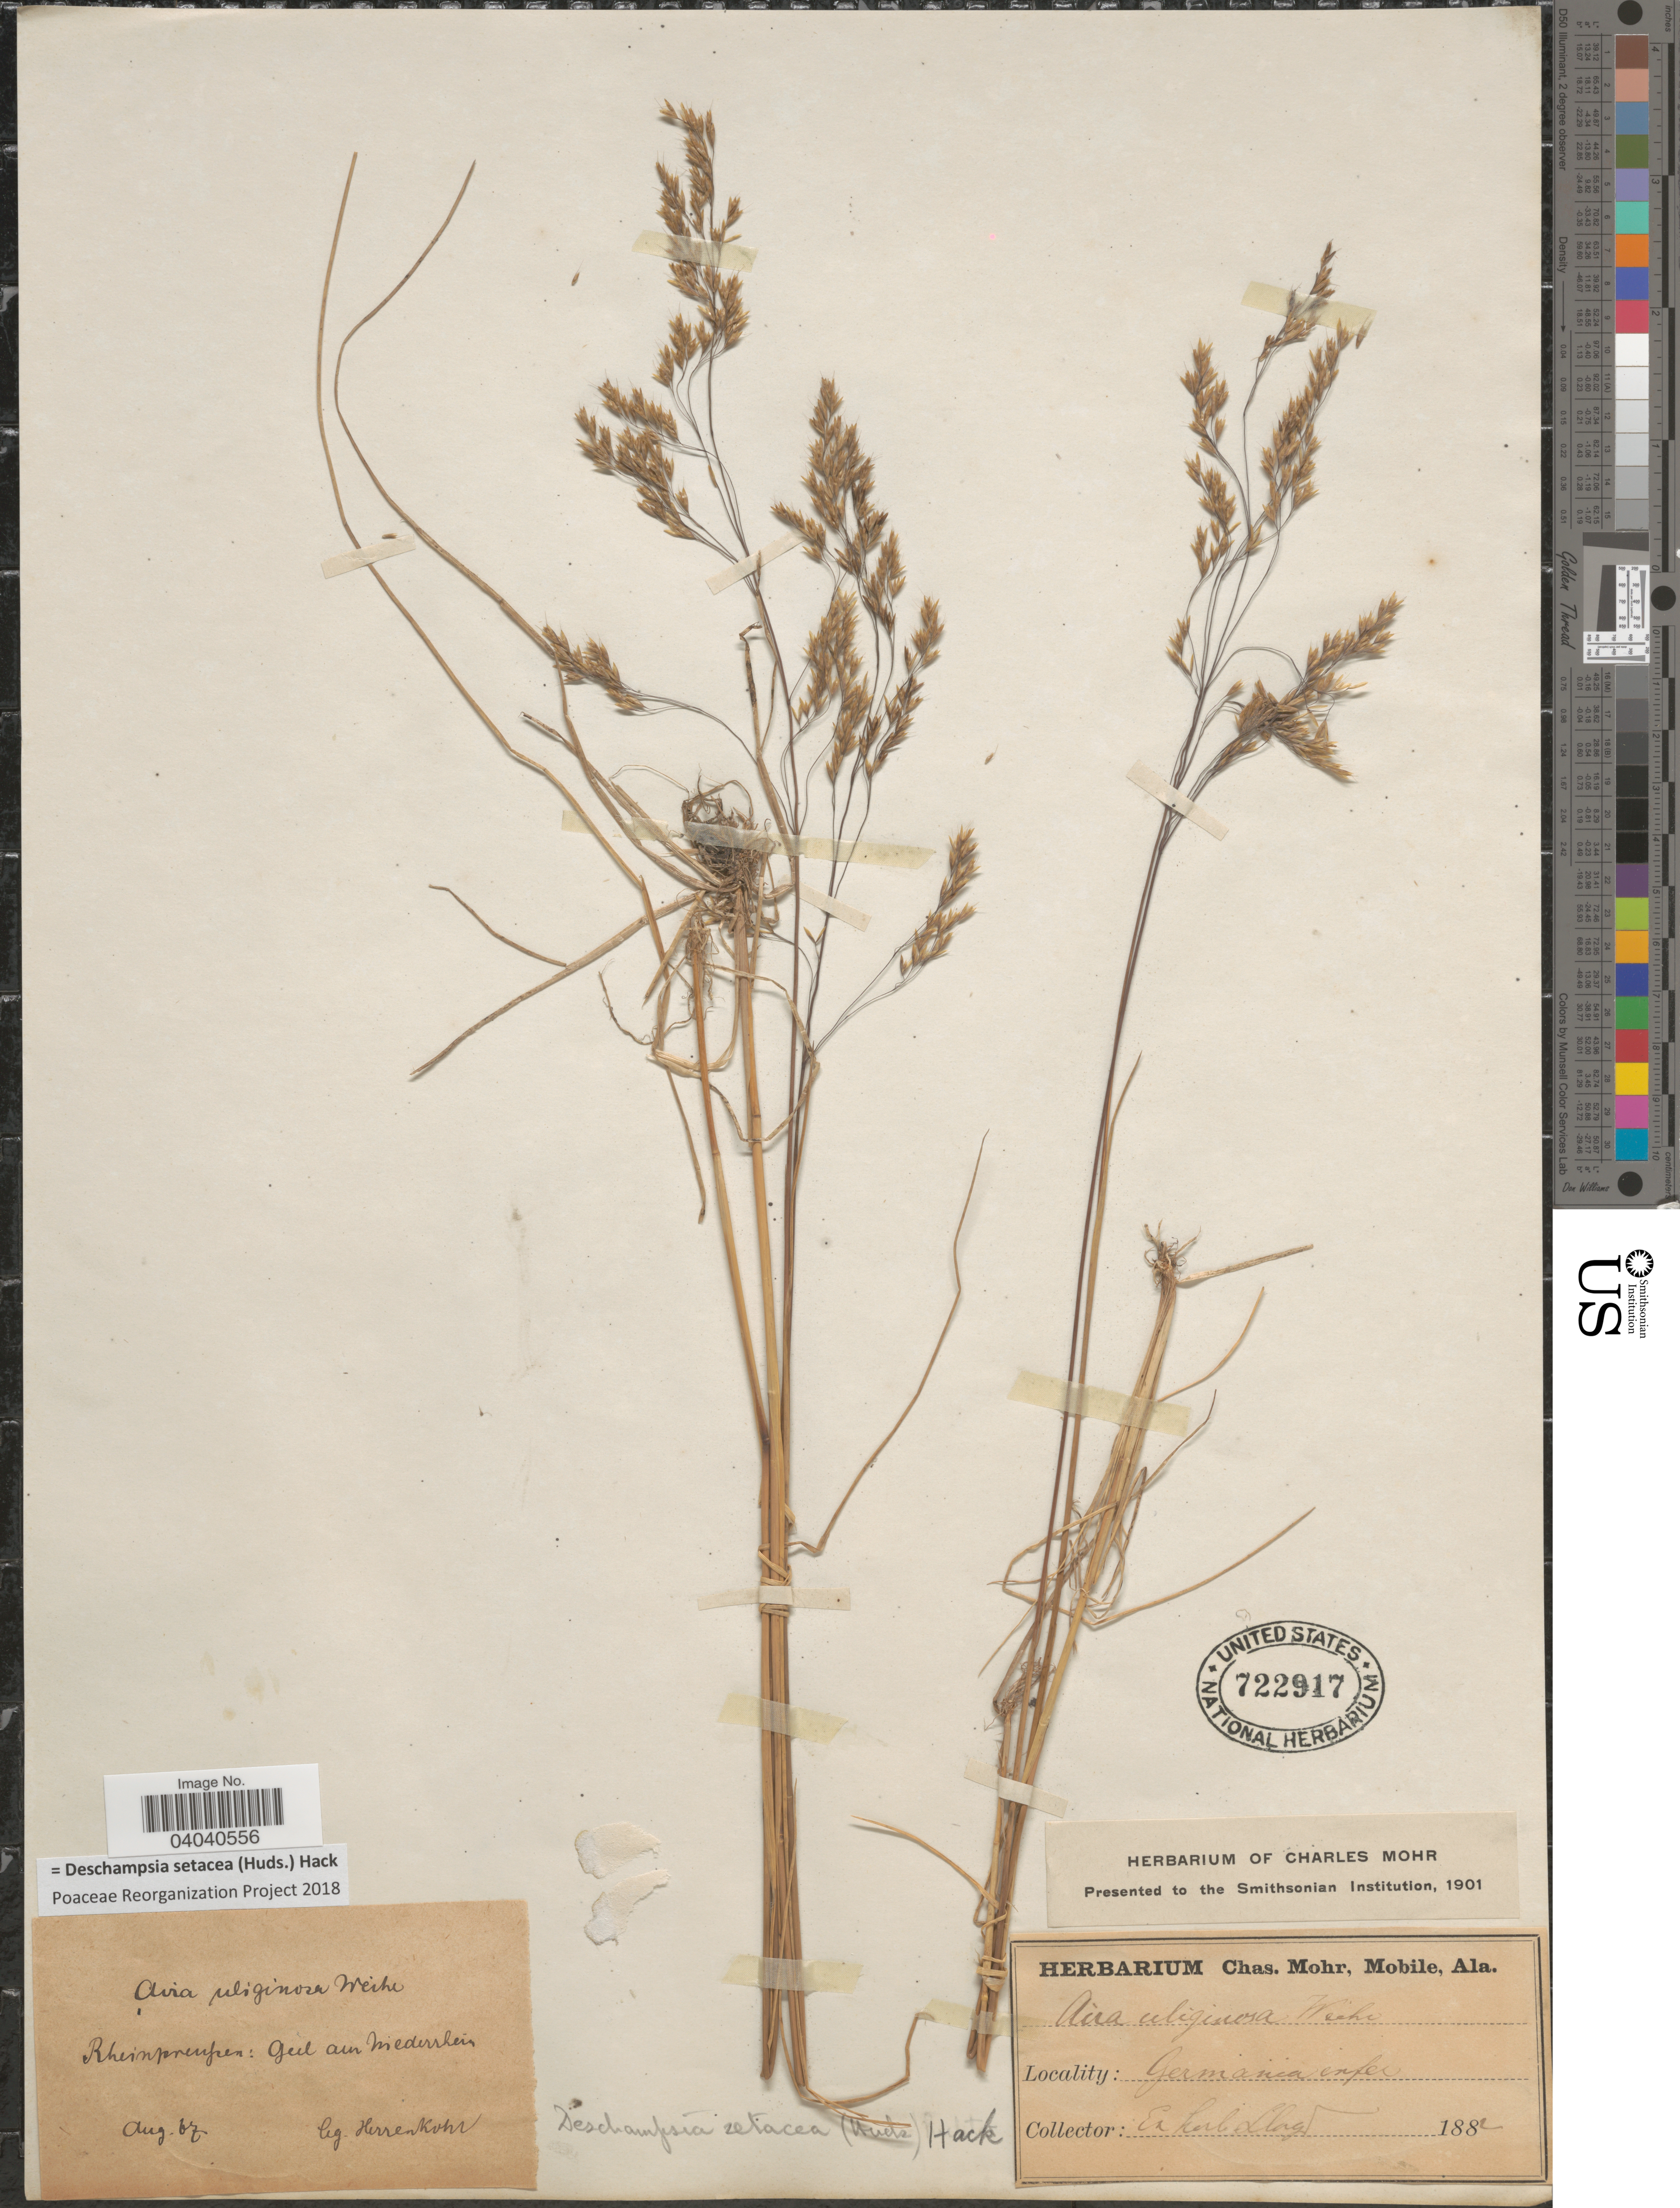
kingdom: Plantae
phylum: Tracheophyta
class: Liliopsida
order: Poales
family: Poaceae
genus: Deschampsia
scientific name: Deschampsia setacea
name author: (Huds.) Hack.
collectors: Herrenkohl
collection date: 1867-08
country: Germany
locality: Rheinpreussen: Geel am Niederrhein. Germania infer.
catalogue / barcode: US 722917